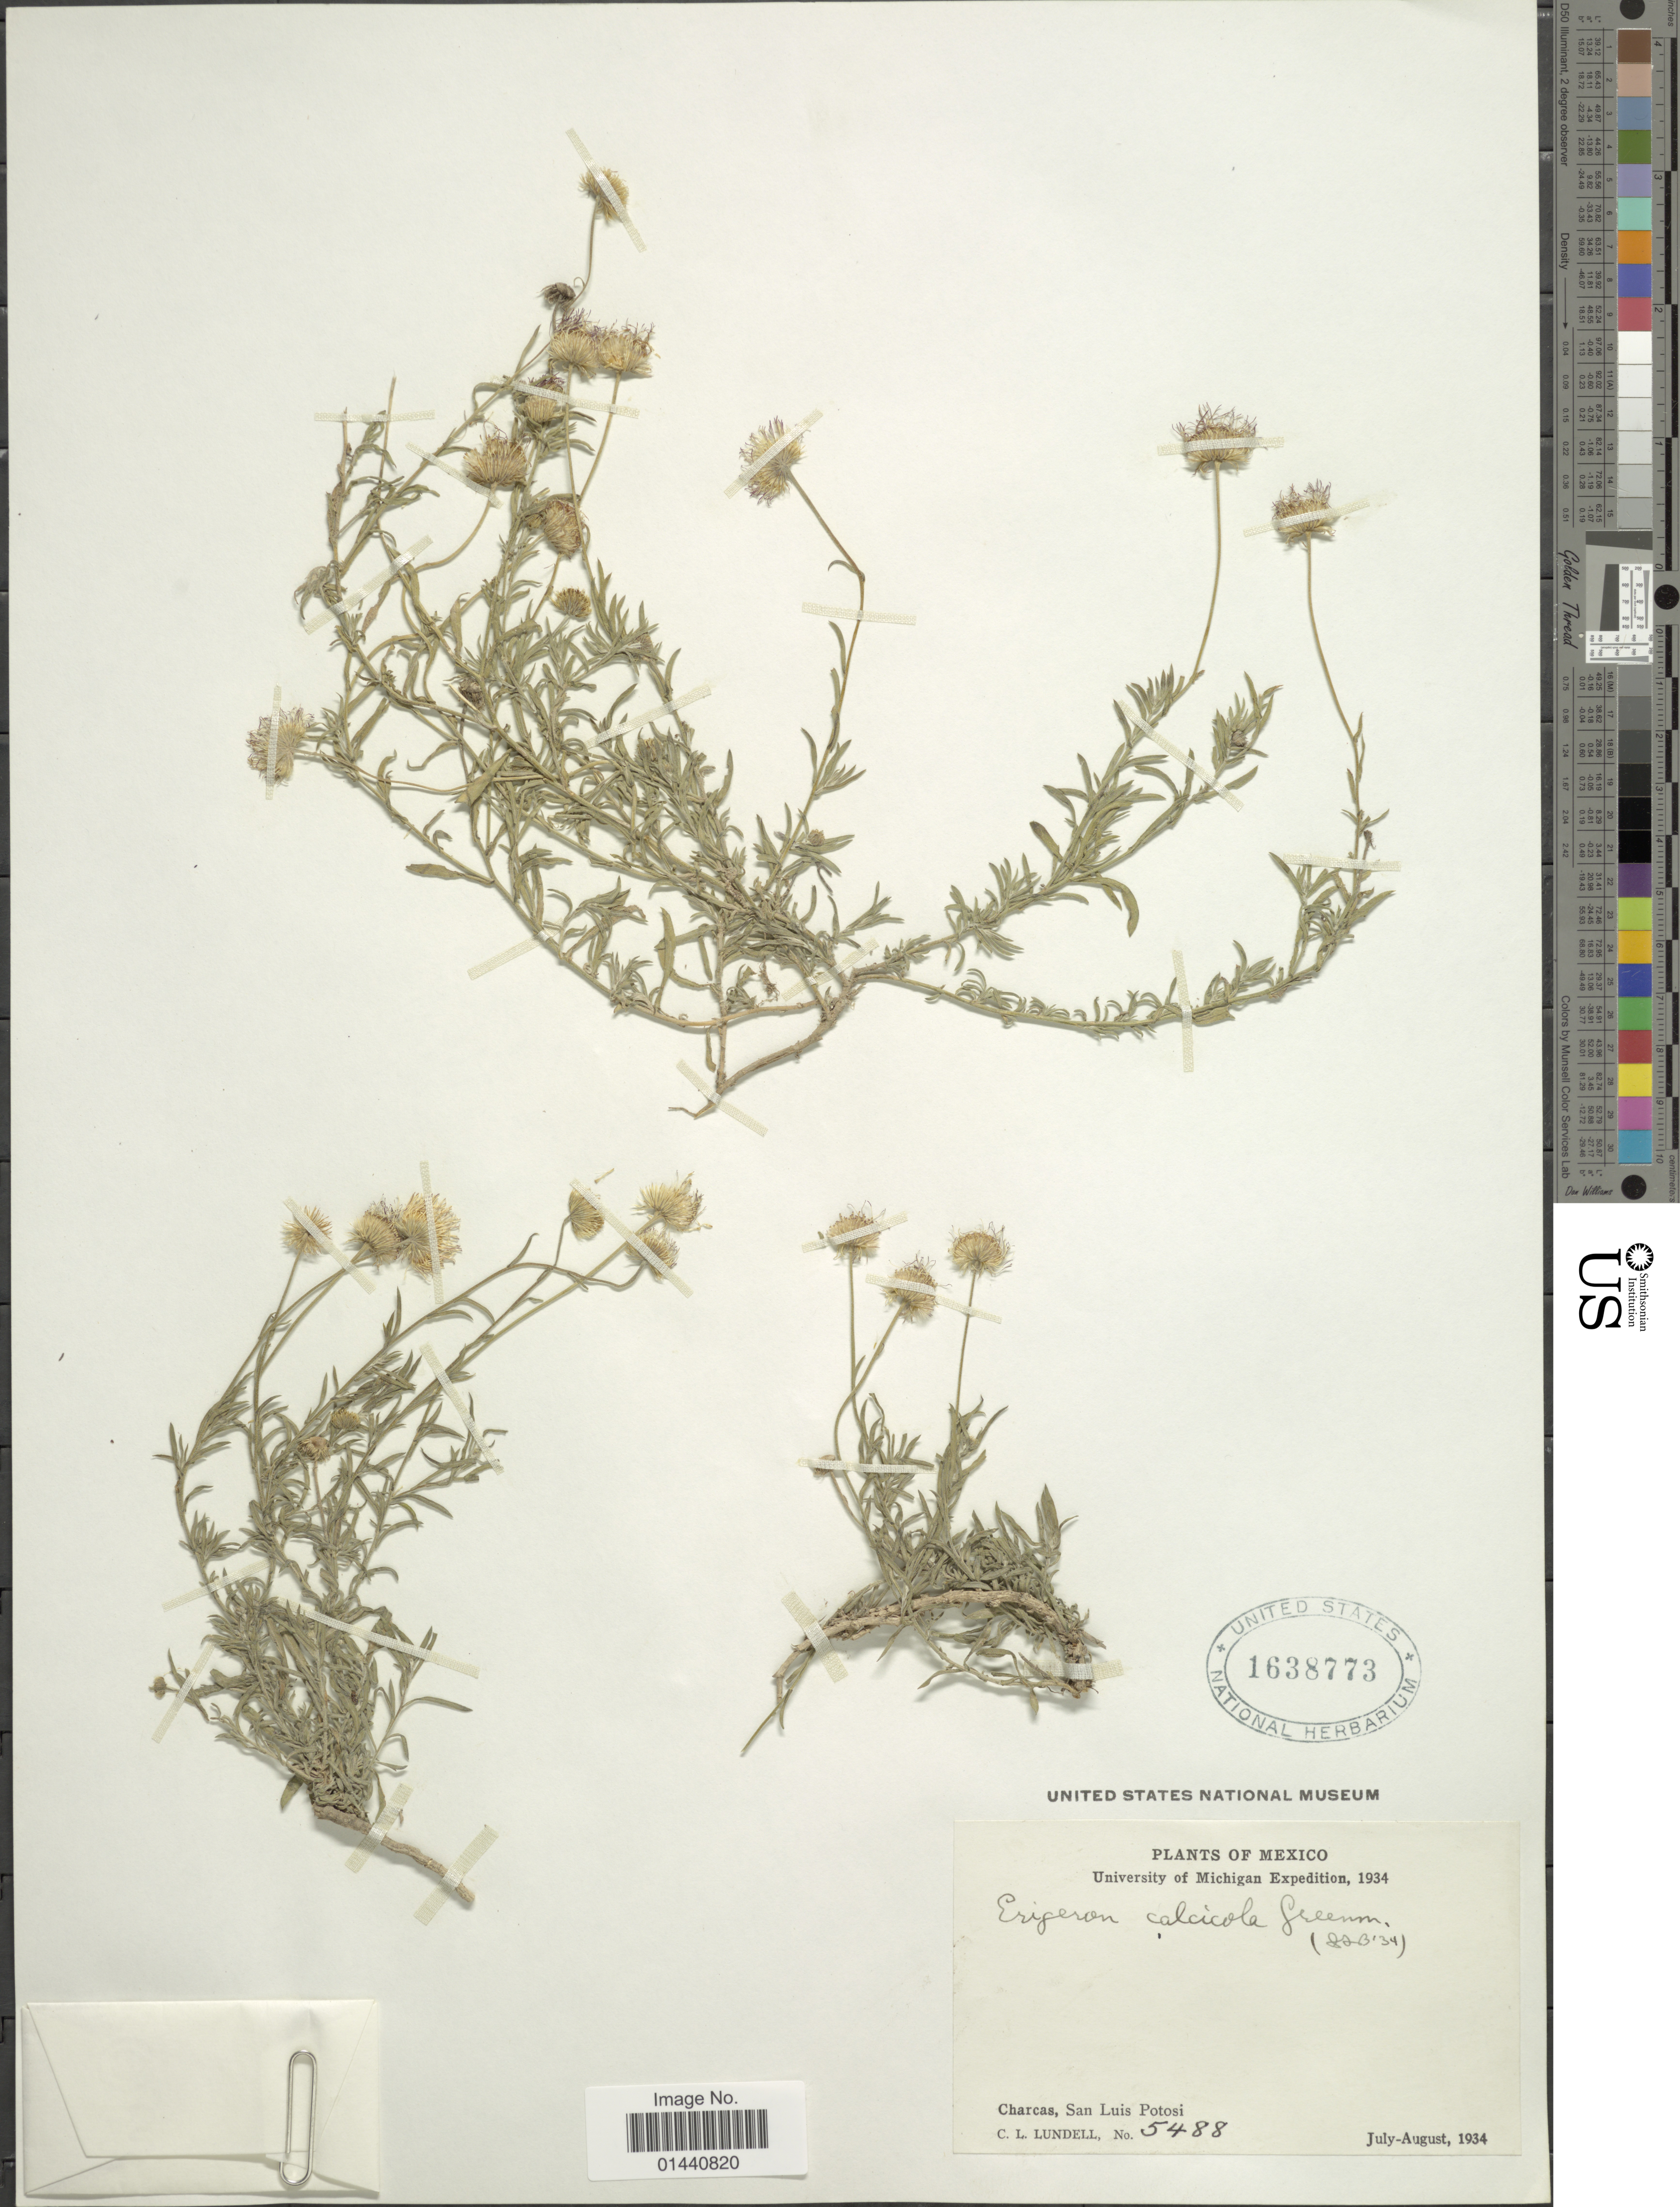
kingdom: Plantae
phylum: Tracheophyta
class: Magnoliopsida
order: Asterales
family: Asteraceae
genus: Erigeron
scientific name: Erigeron calcicola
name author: Greenm.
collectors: C. L. Lundell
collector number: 5488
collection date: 1934-07/1934-08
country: Mexico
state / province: San Luis Potosí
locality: Charcas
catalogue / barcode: US 1638773